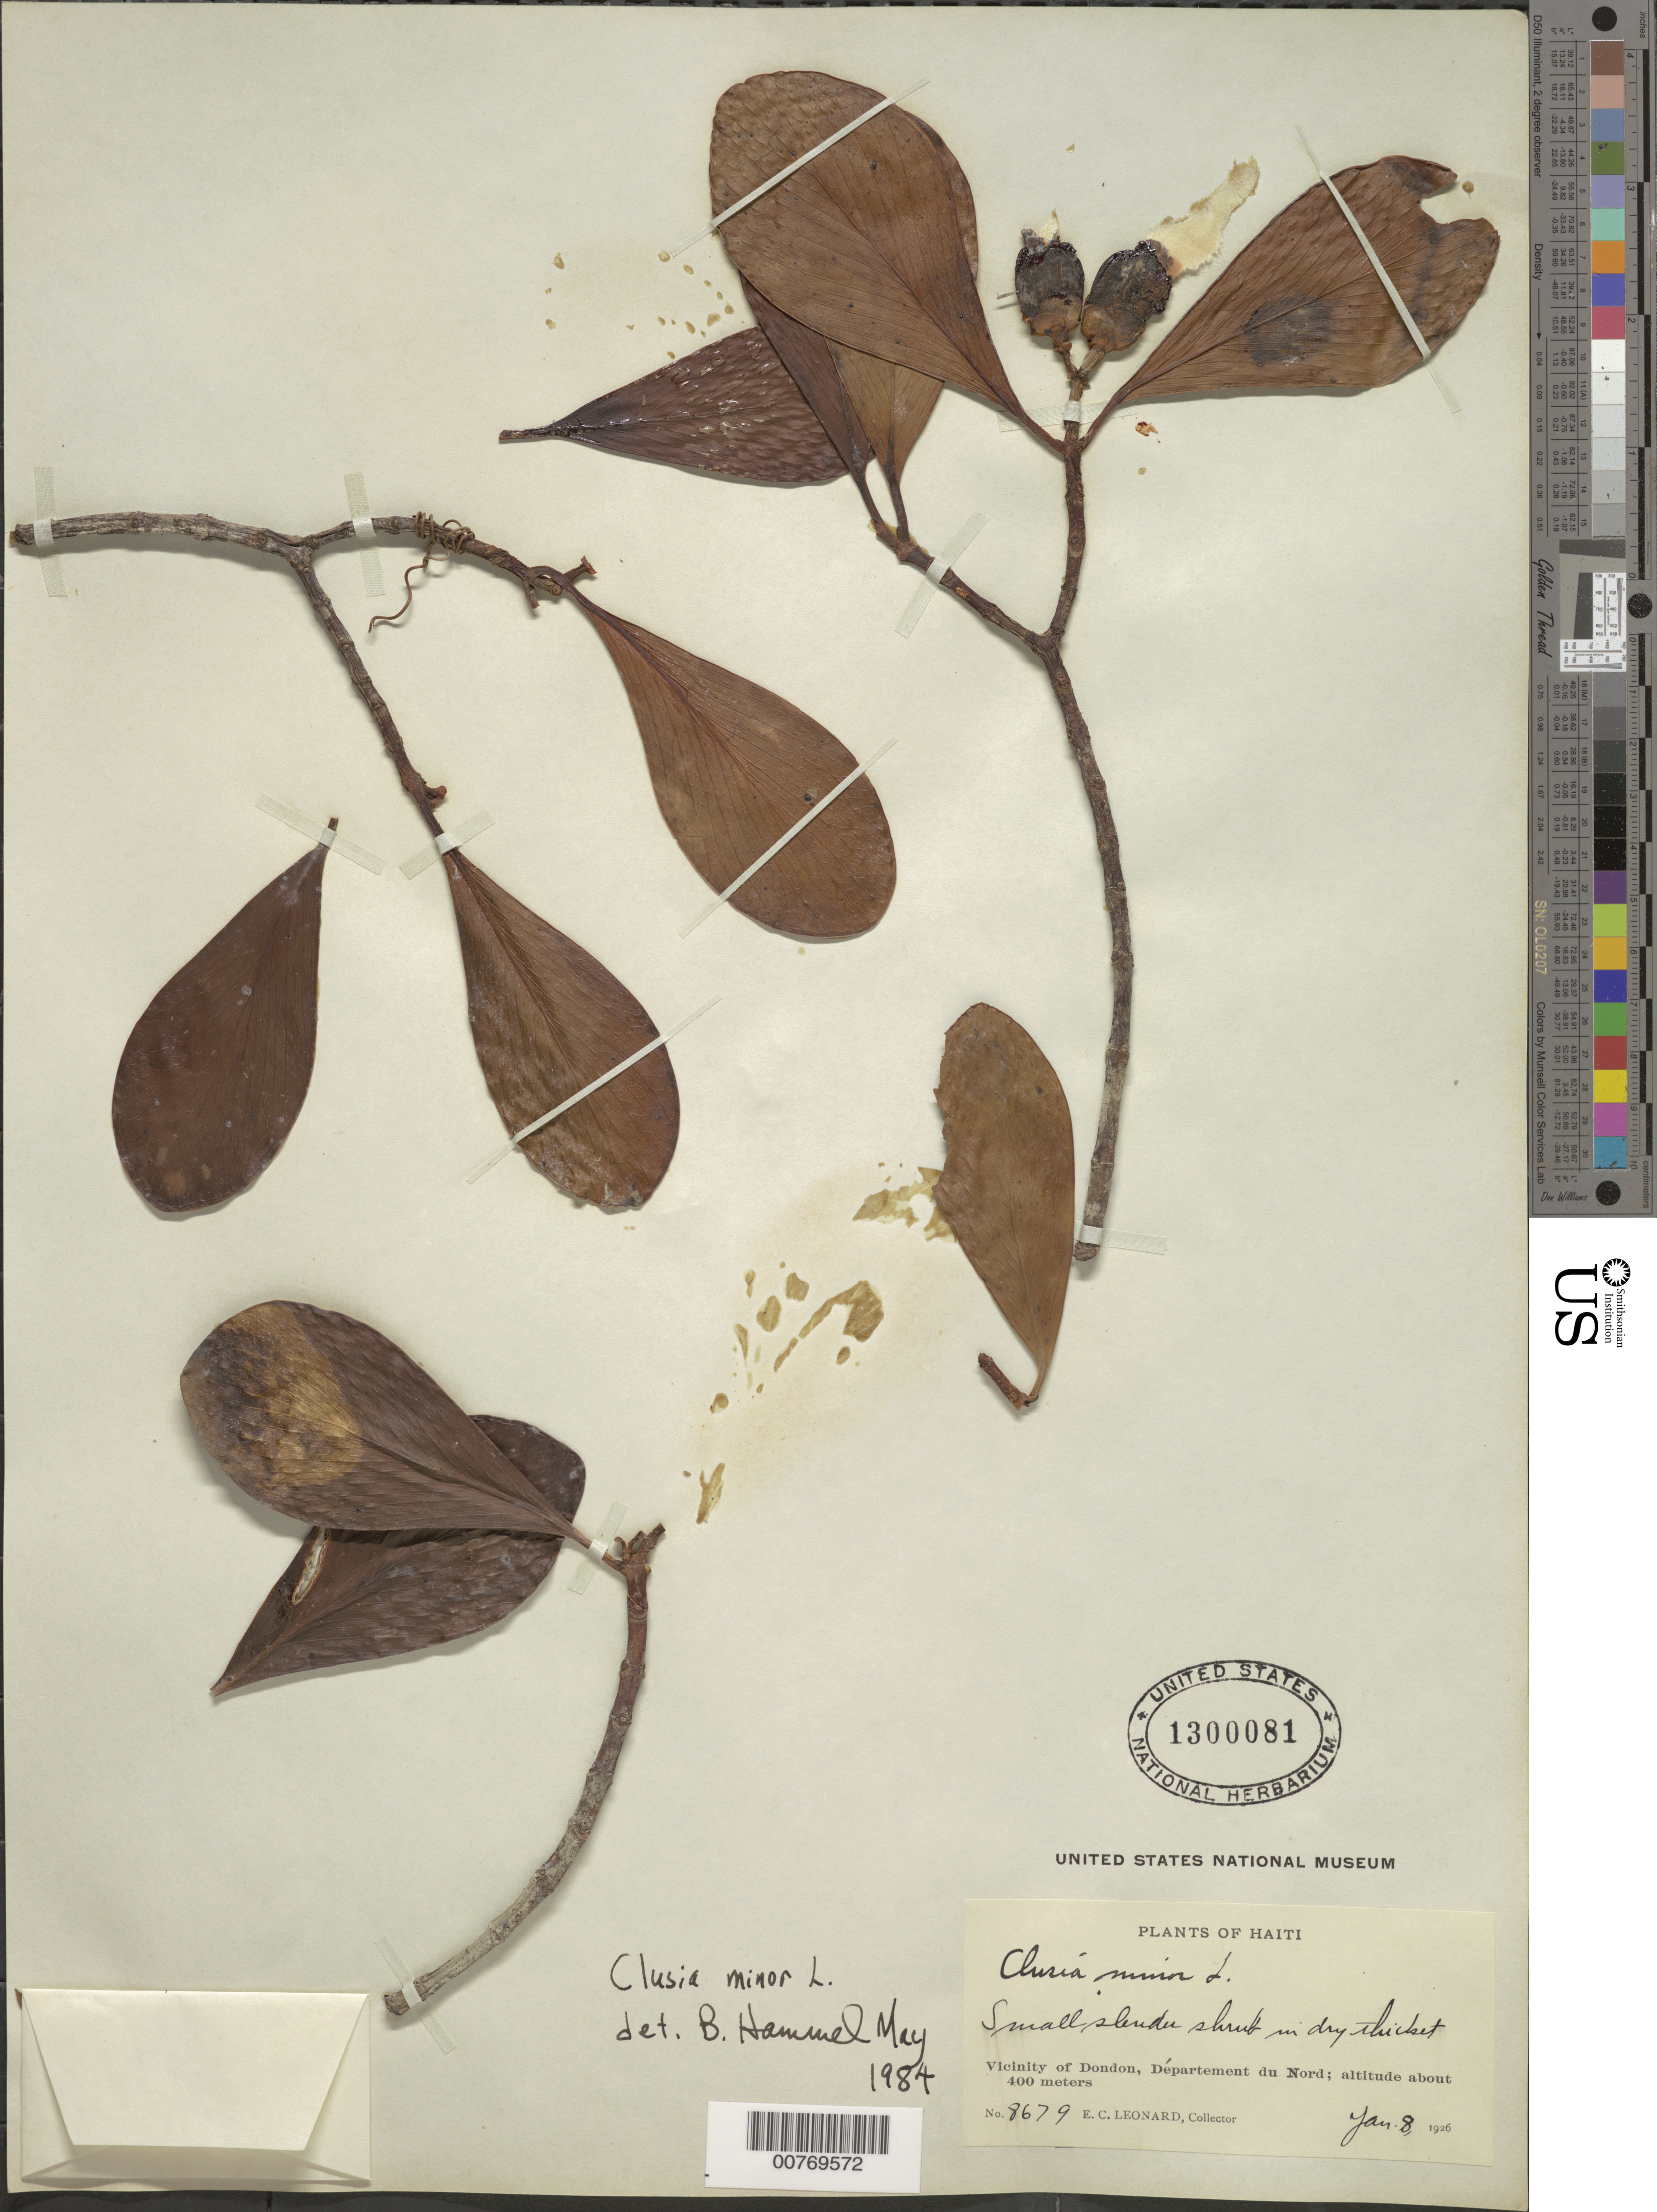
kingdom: Plantae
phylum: Tracheophyta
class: Magnoliopsida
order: Malpighiales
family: Clusiaceae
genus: Clusia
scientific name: Clusia minor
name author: L.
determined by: Hammel, Barry E., (MO), Missouri Botanical Garden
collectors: E. C. Leonard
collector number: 8679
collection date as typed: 08 Jan 1926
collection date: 1926-01-08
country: Haiti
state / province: Nord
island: Hispaniola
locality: Vicinity of Dondon, Department of Nord.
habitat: Dry thicket.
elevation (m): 400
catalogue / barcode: US 1300081